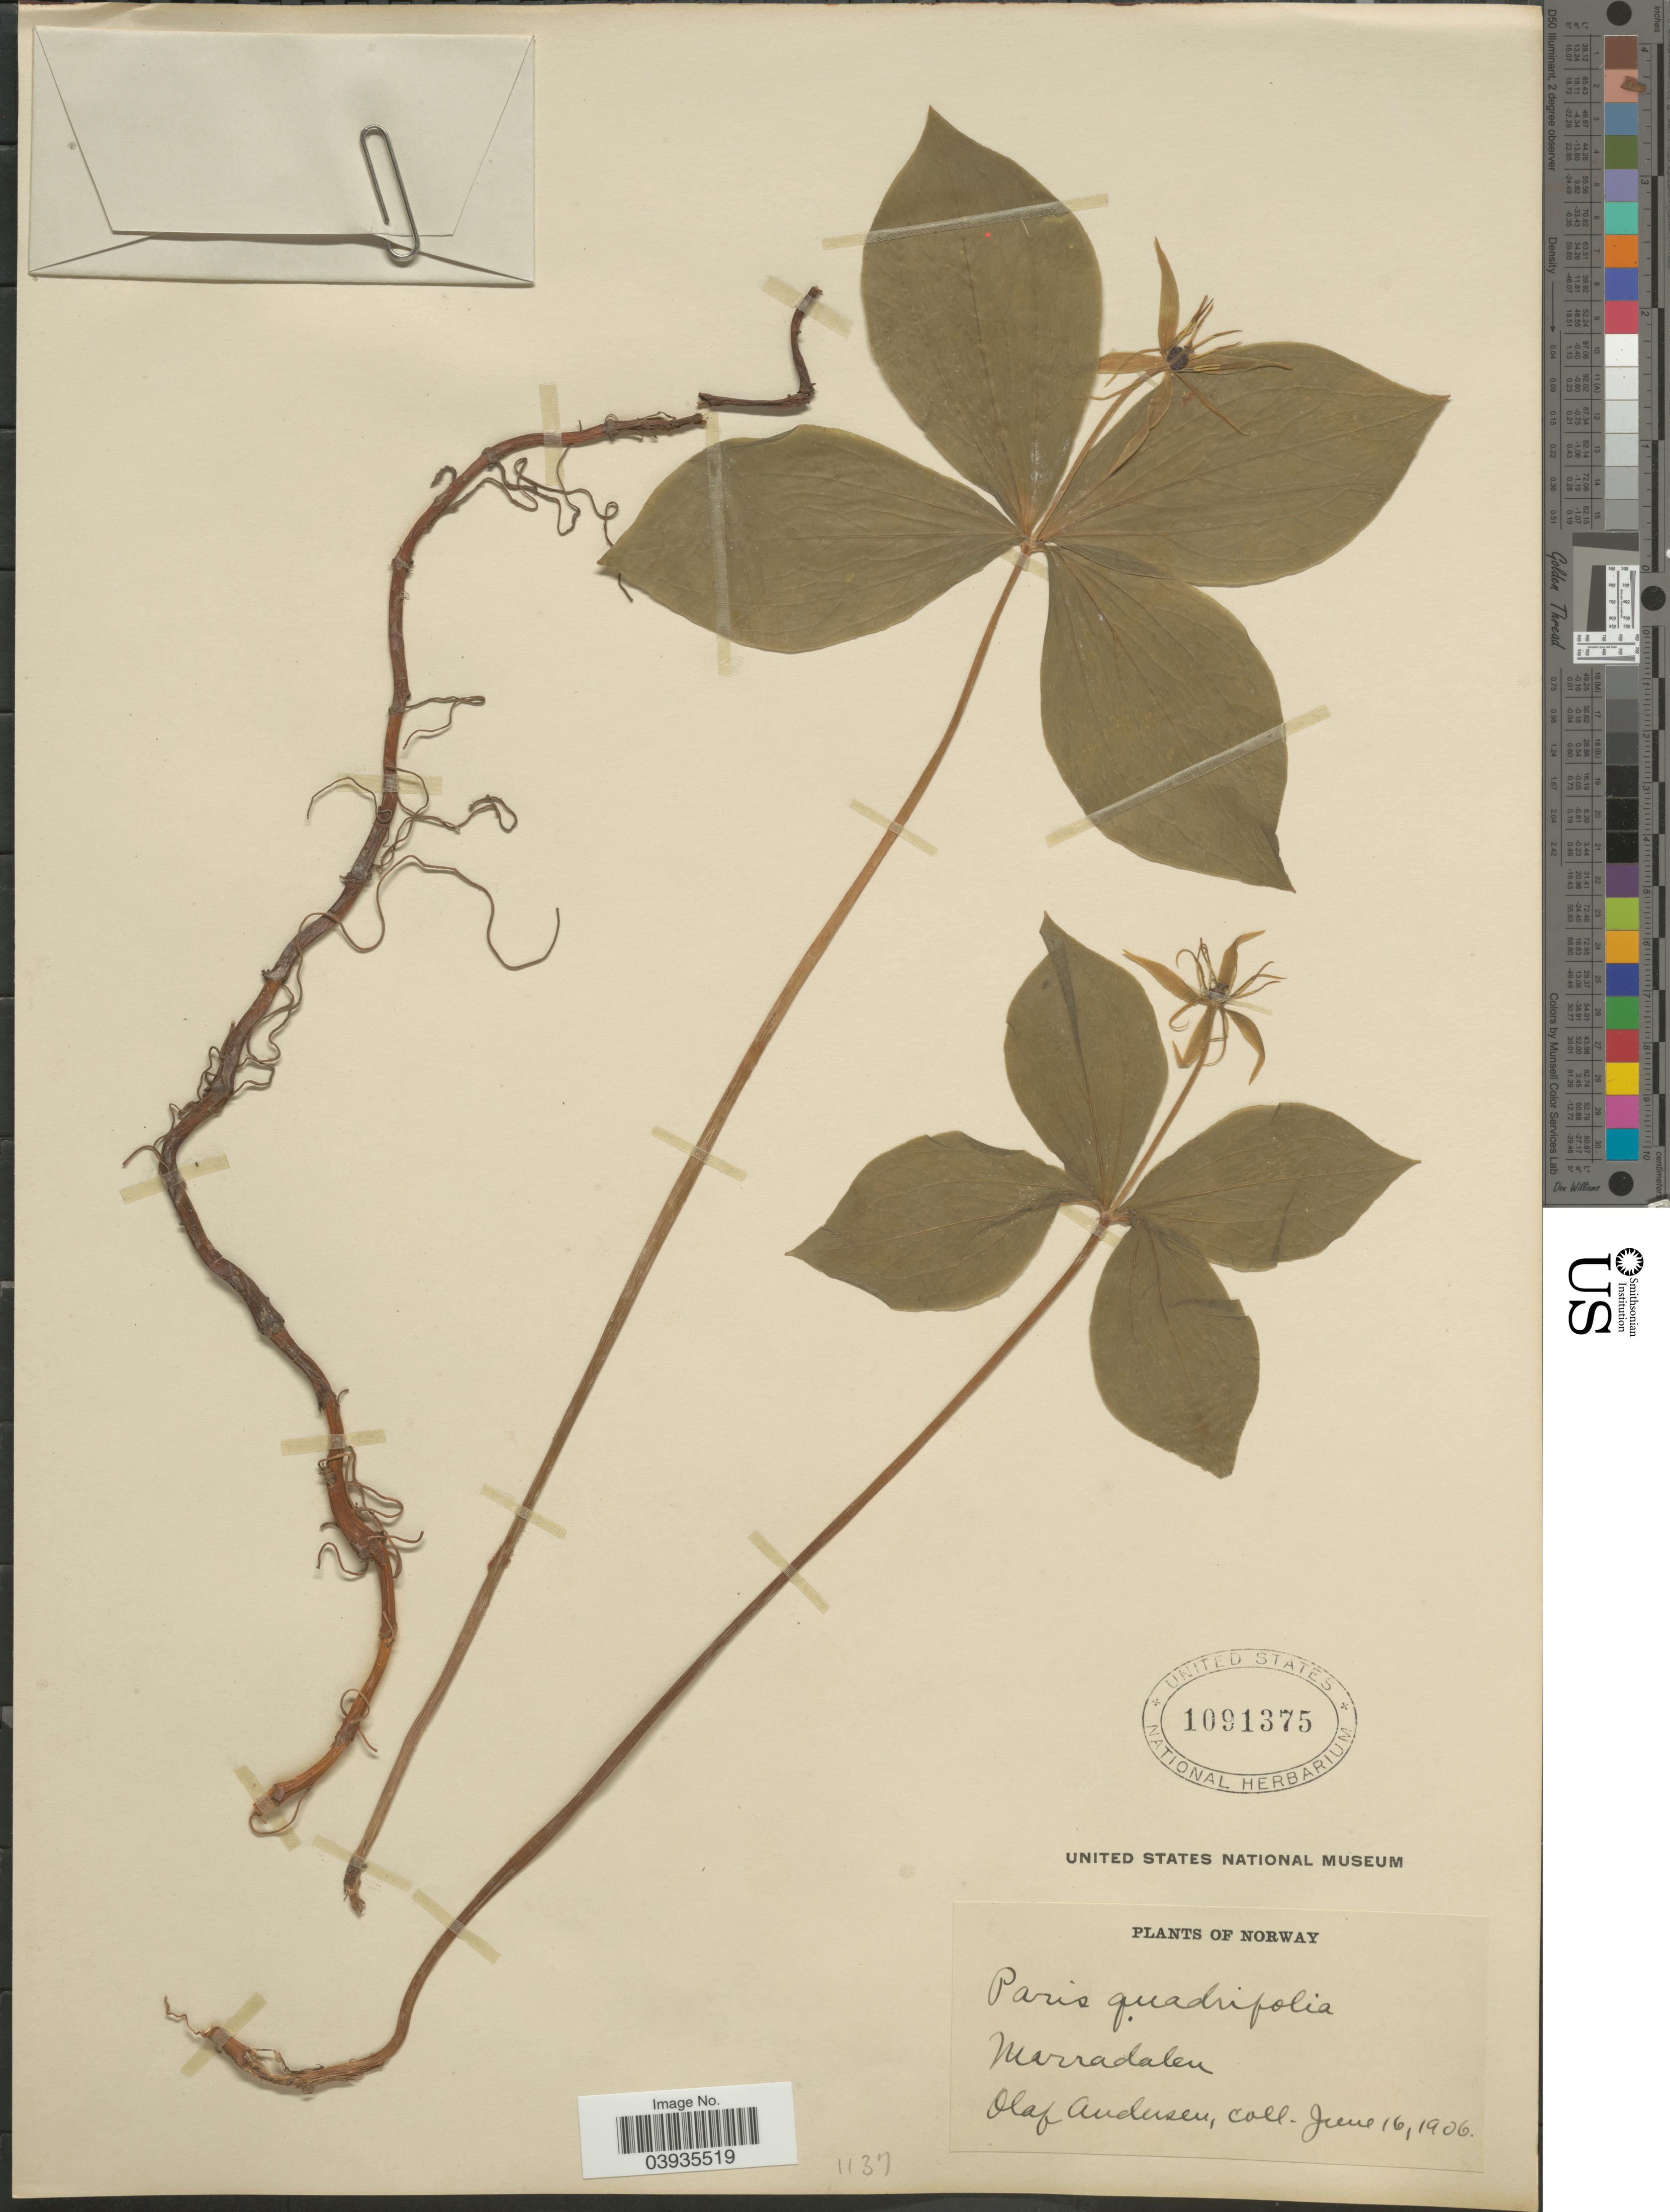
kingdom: Plantae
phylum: Tracheophyta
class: Liliopsida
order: Liliales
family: Melanthiaceae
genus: Paris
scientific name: Paris quadrifolia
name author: L.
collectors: O. Andersen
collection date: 1906-06-16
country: Norway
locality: Marradalen.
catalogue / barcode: US 1091375